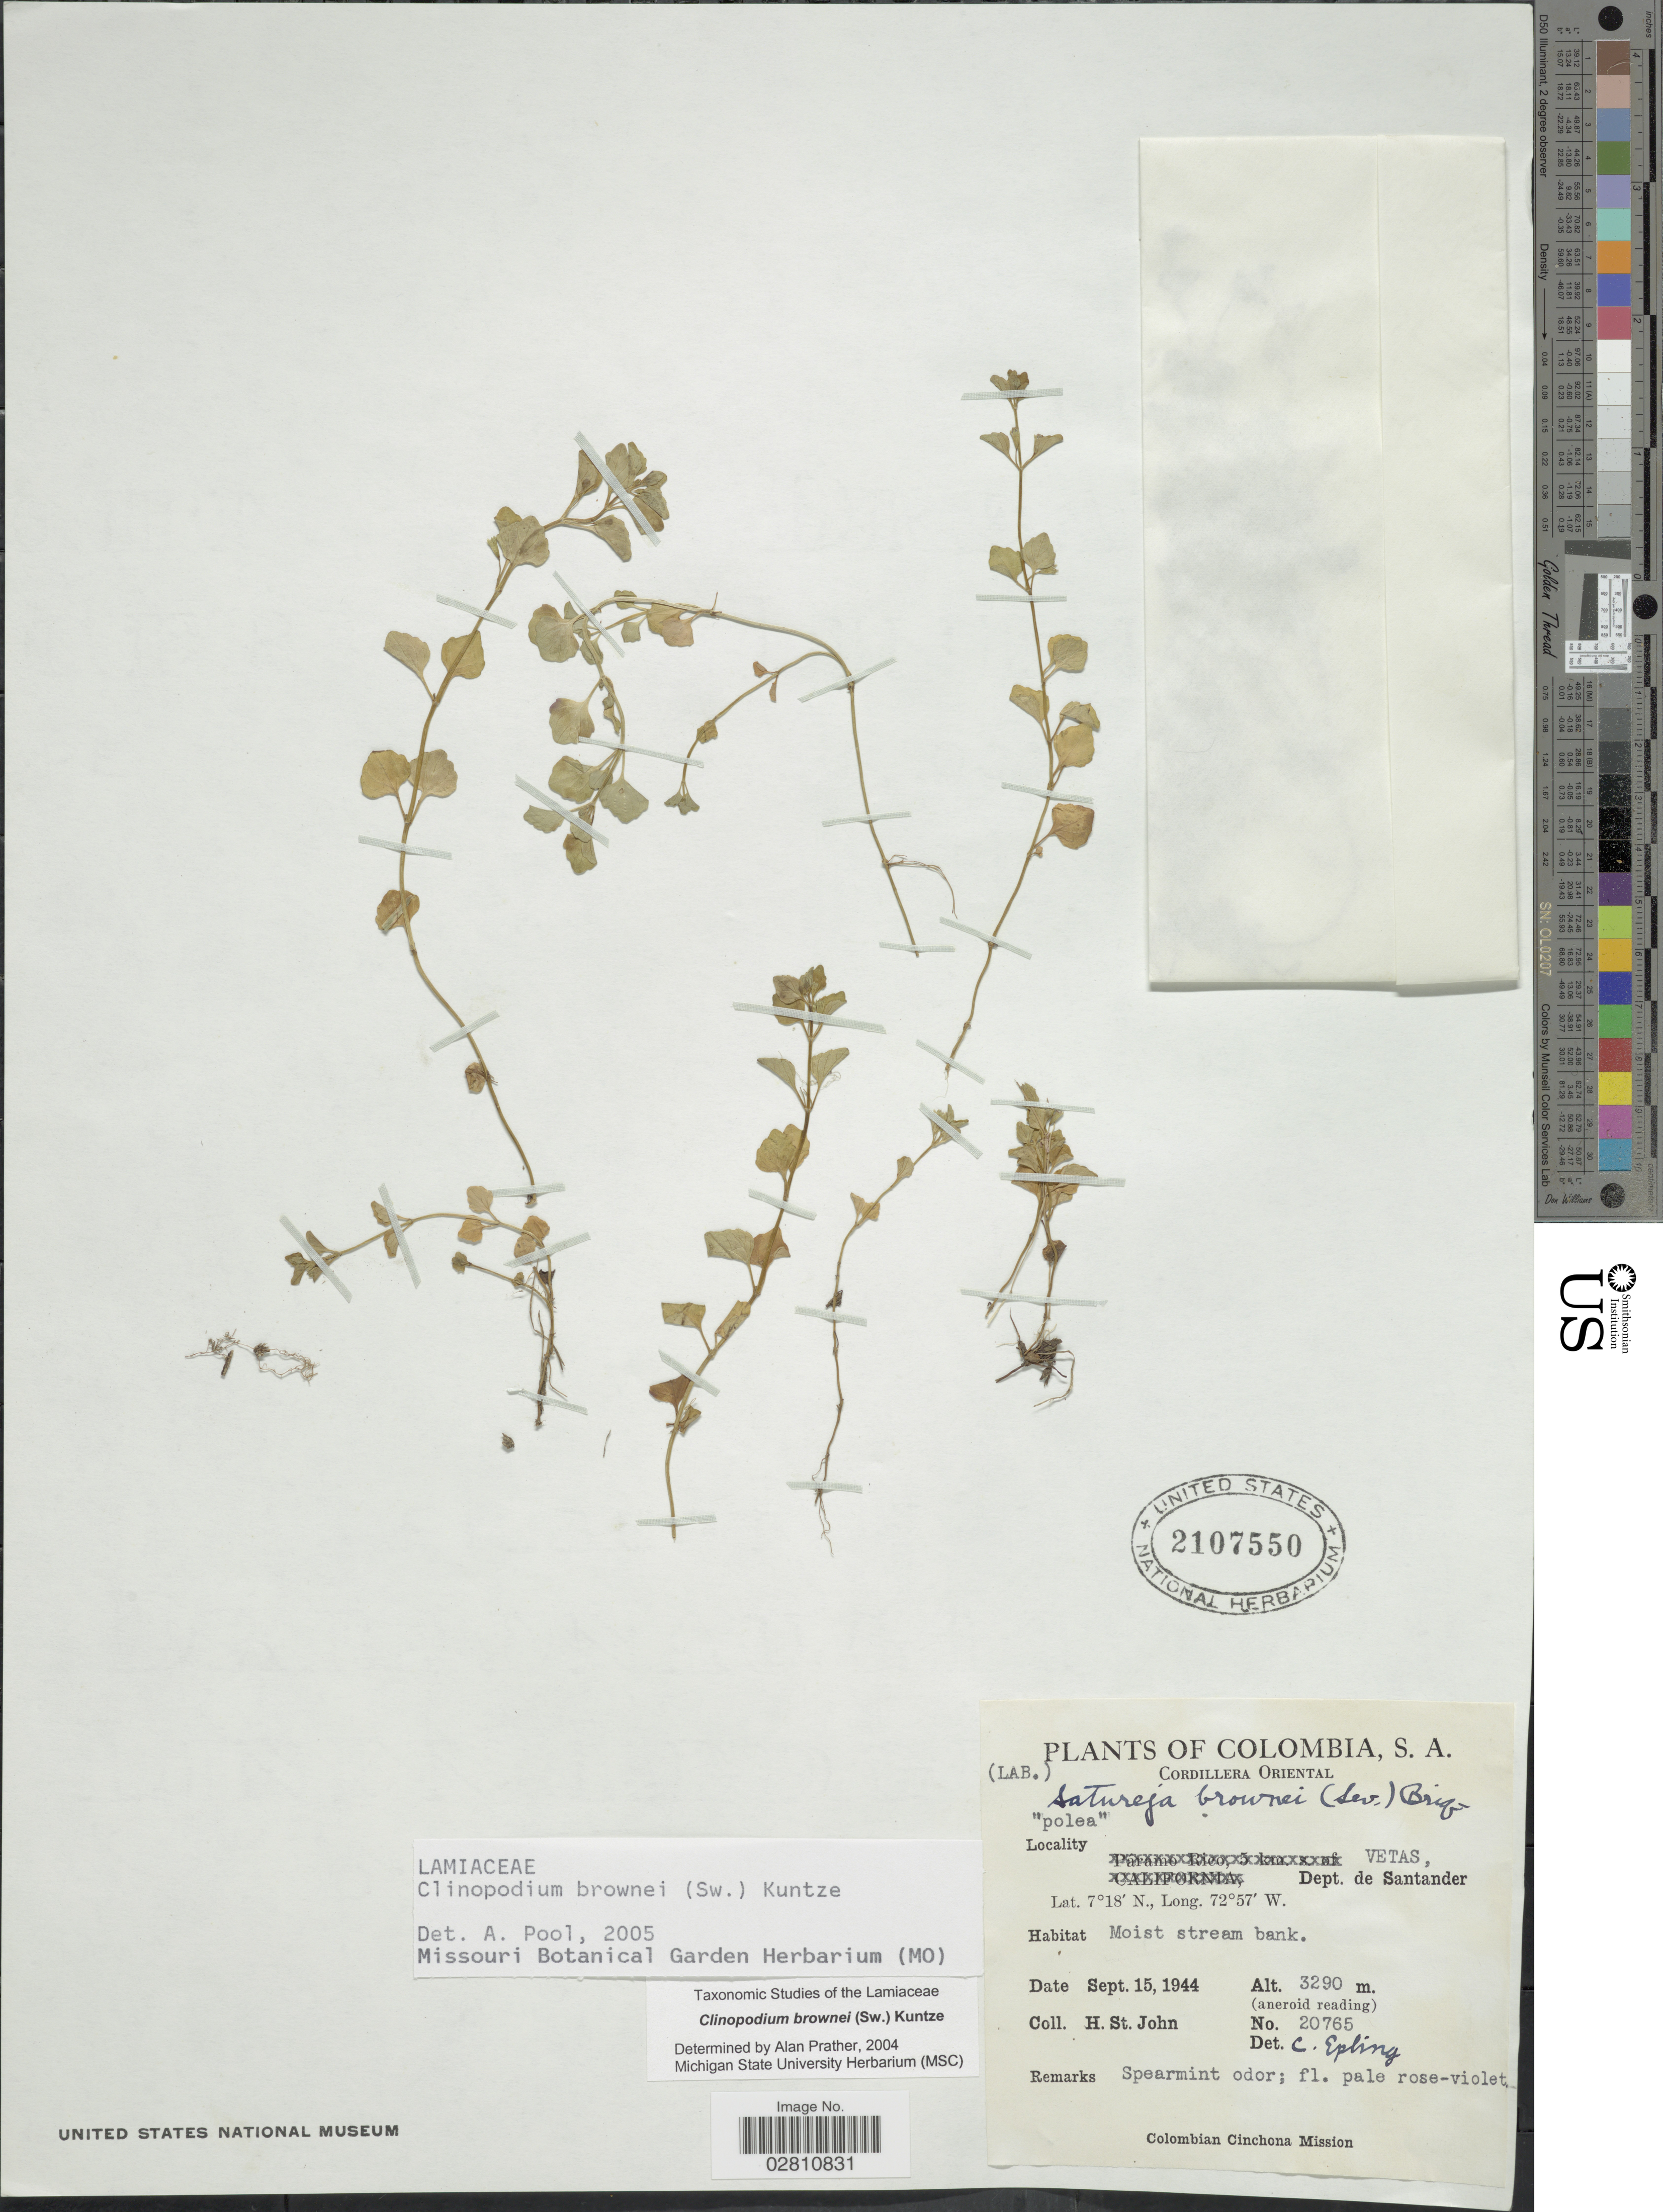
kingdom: Plantae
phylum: Tracheophyta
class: Magnoliopsida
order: Lamiales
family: Lamiaceae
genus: Clinopodium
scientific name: Clinopodium brownei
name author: (Sw.) Kuntze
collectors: H. St. John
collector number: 20765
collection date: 1944-09-15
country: Colombia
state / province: Santander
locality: Cordillera Oriental, Vetas, Dept. de Santander.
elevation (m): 3290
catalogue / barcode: US 2107550